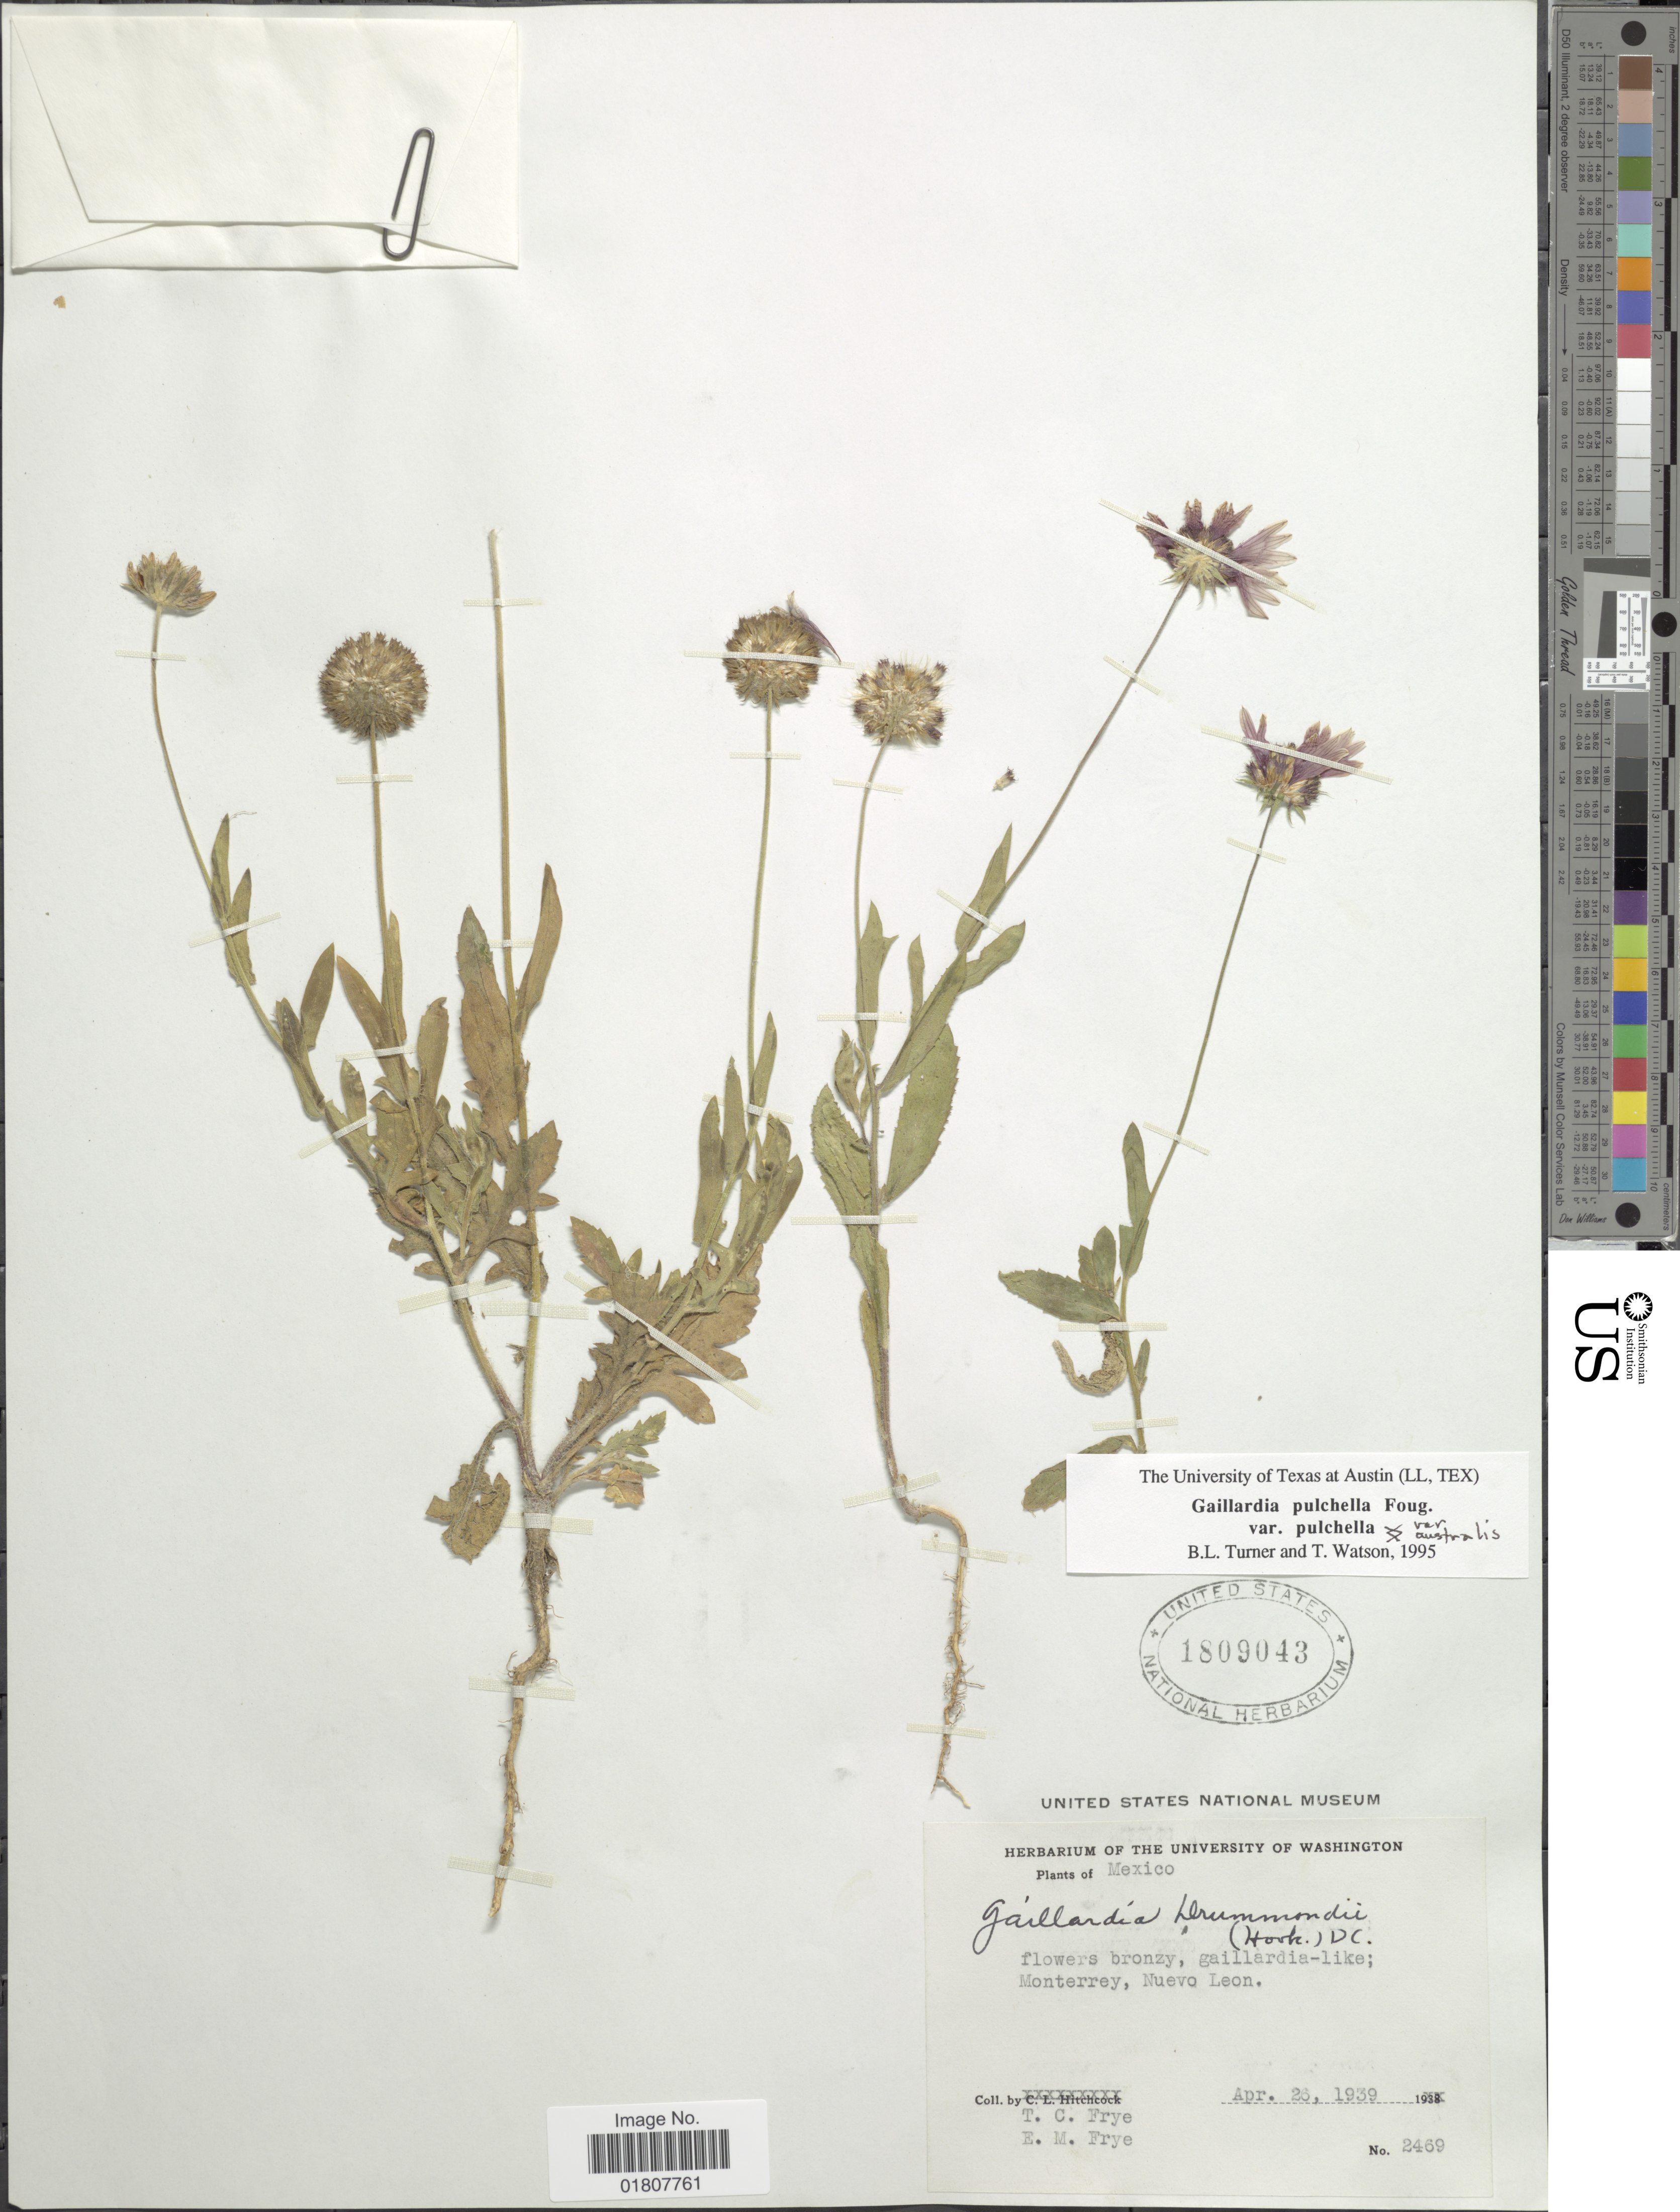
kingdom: Plantae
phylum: Tracheophyta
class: Magnoliopsida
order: Asterales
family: Asteraceae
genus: Gaillardia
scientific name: Gaillardia pulchella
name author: Foug.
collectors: T. C. Frye & E. Frye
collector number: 2469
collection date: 1939-04-26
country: Mexico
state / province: Nuevo León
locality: Monterrey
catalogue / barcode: US 1809043